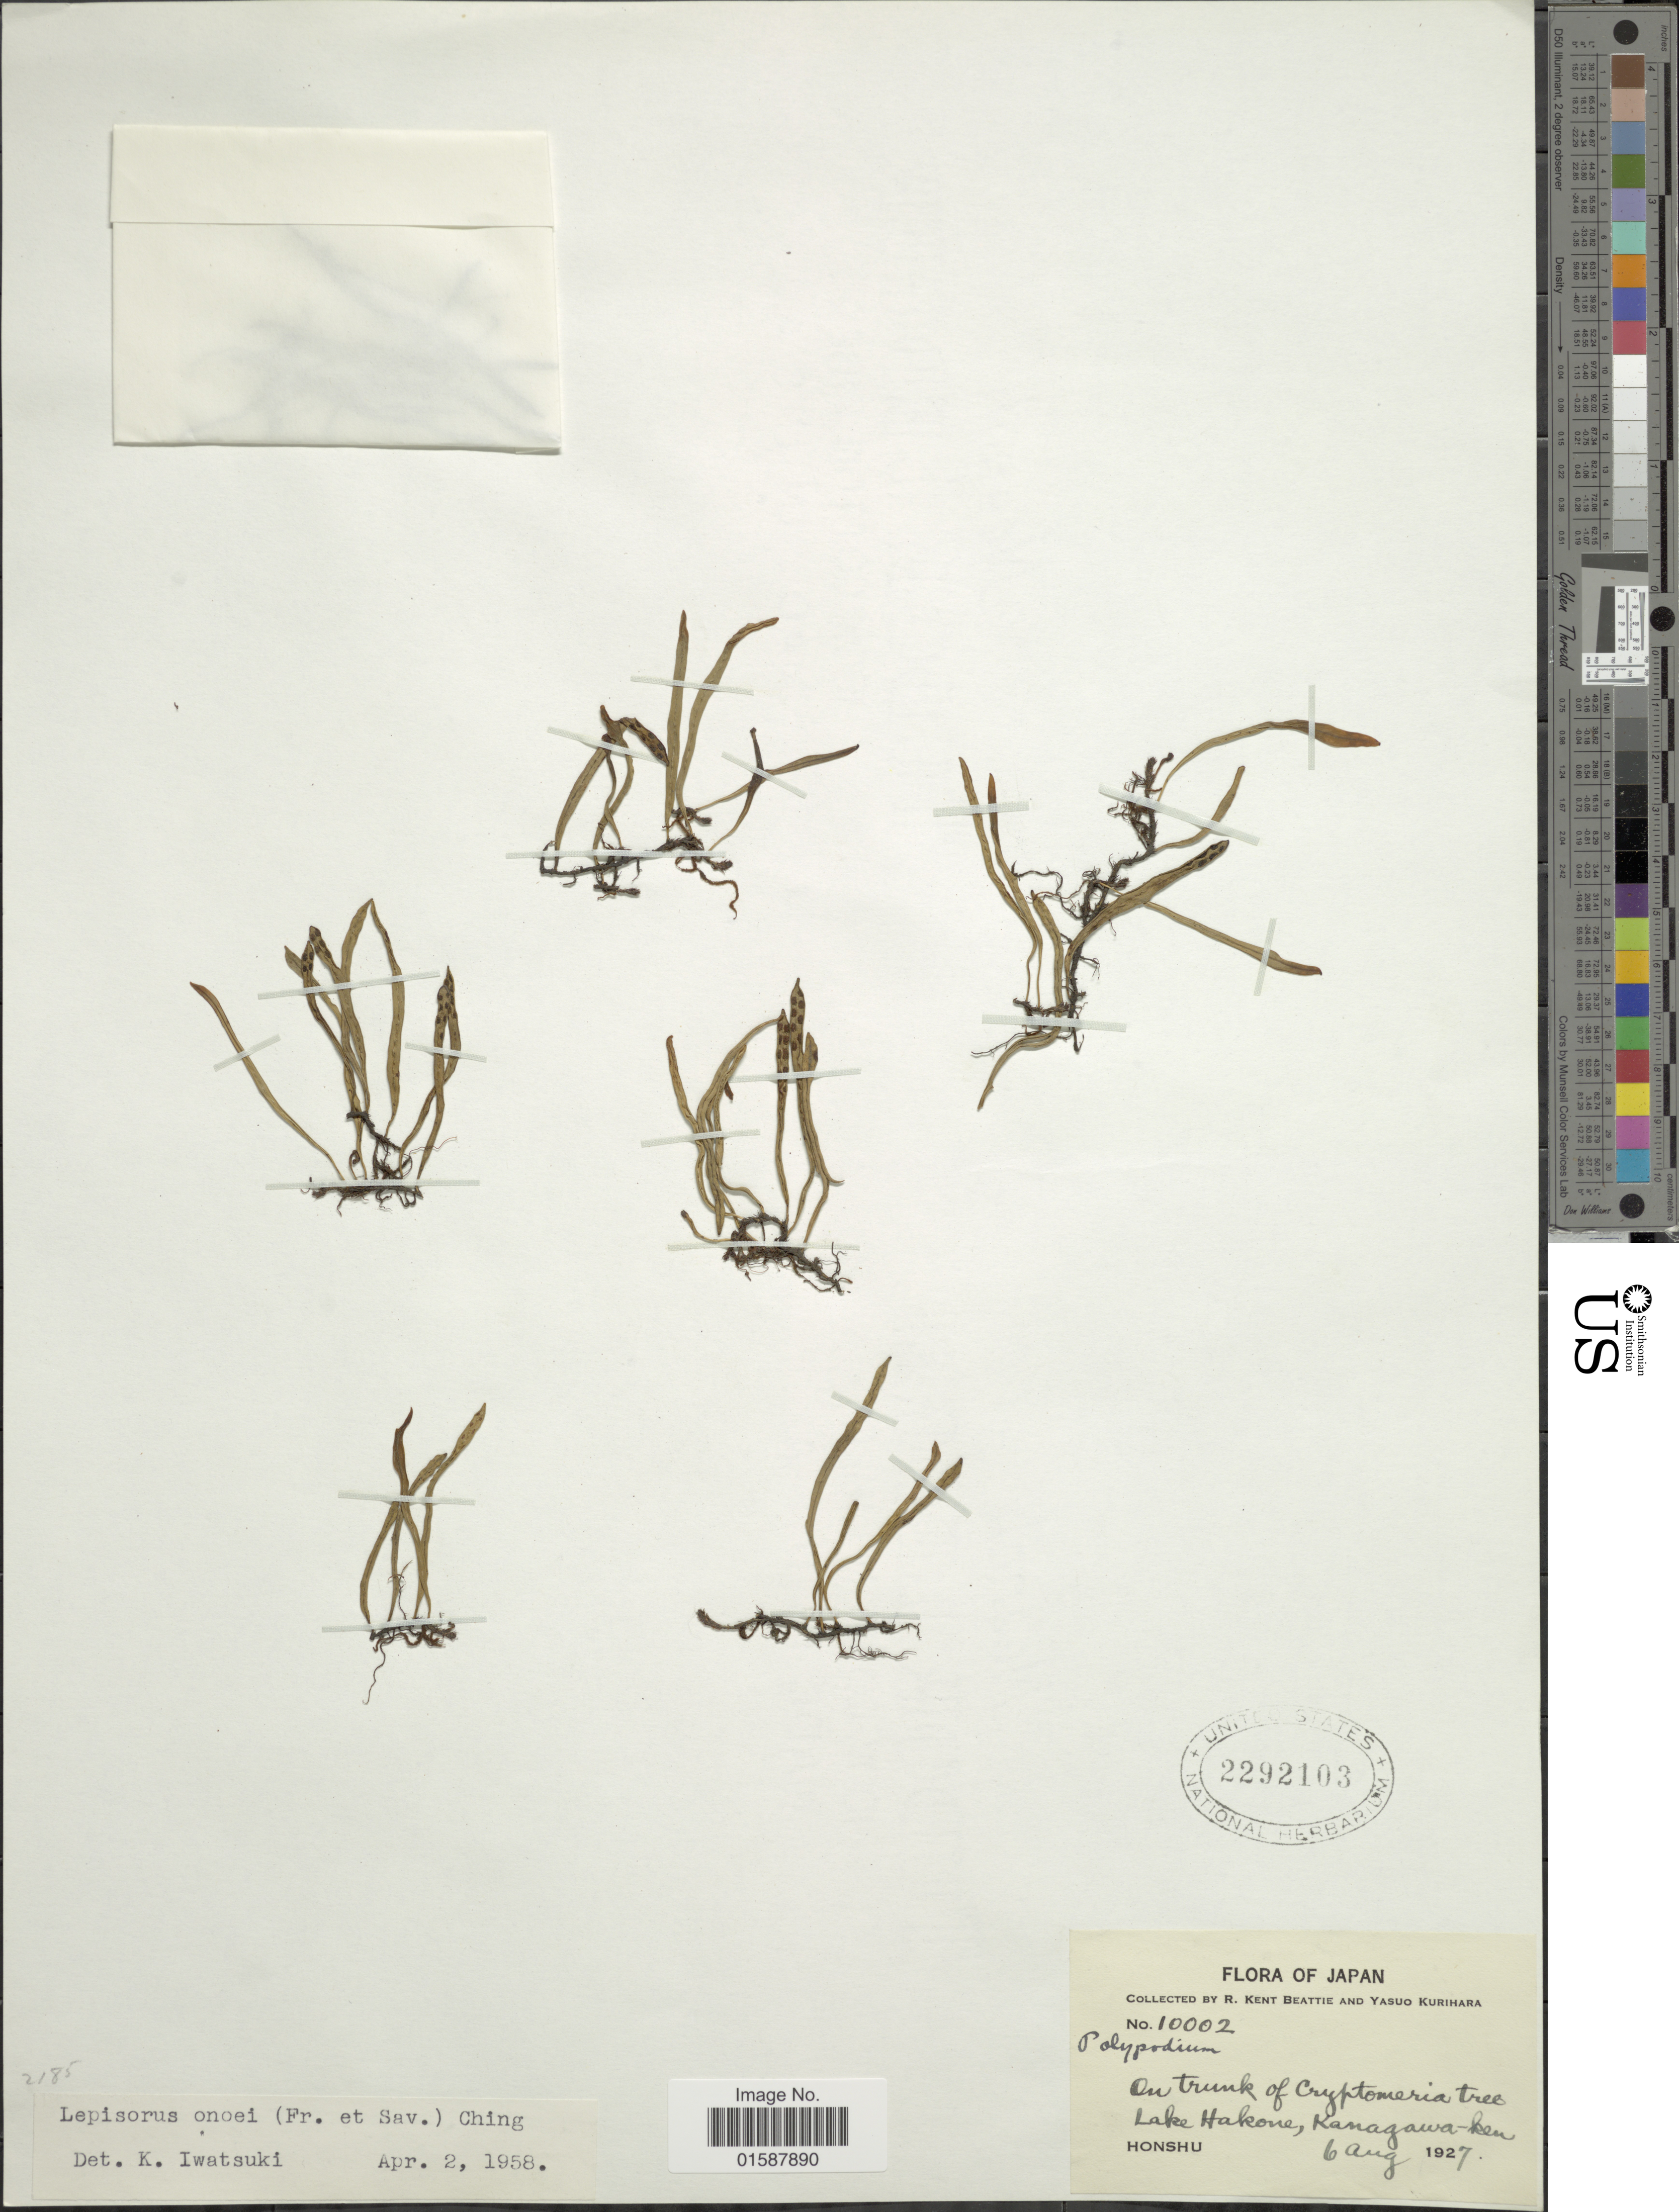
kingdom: Plantae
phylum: Tracheophyta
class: Polypodiopsida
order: Polypodiales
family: Polypodiaceae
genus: Lepisorus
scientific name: Lepisorus onoei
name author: Ching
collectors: R. K. Beattie & Y. Kurihara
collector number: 10002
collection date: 1927-08-06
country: Japan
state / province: Kanagawa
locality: Lake Hakone, Kanagawa-ken. Honshu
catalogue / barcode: US 2292103